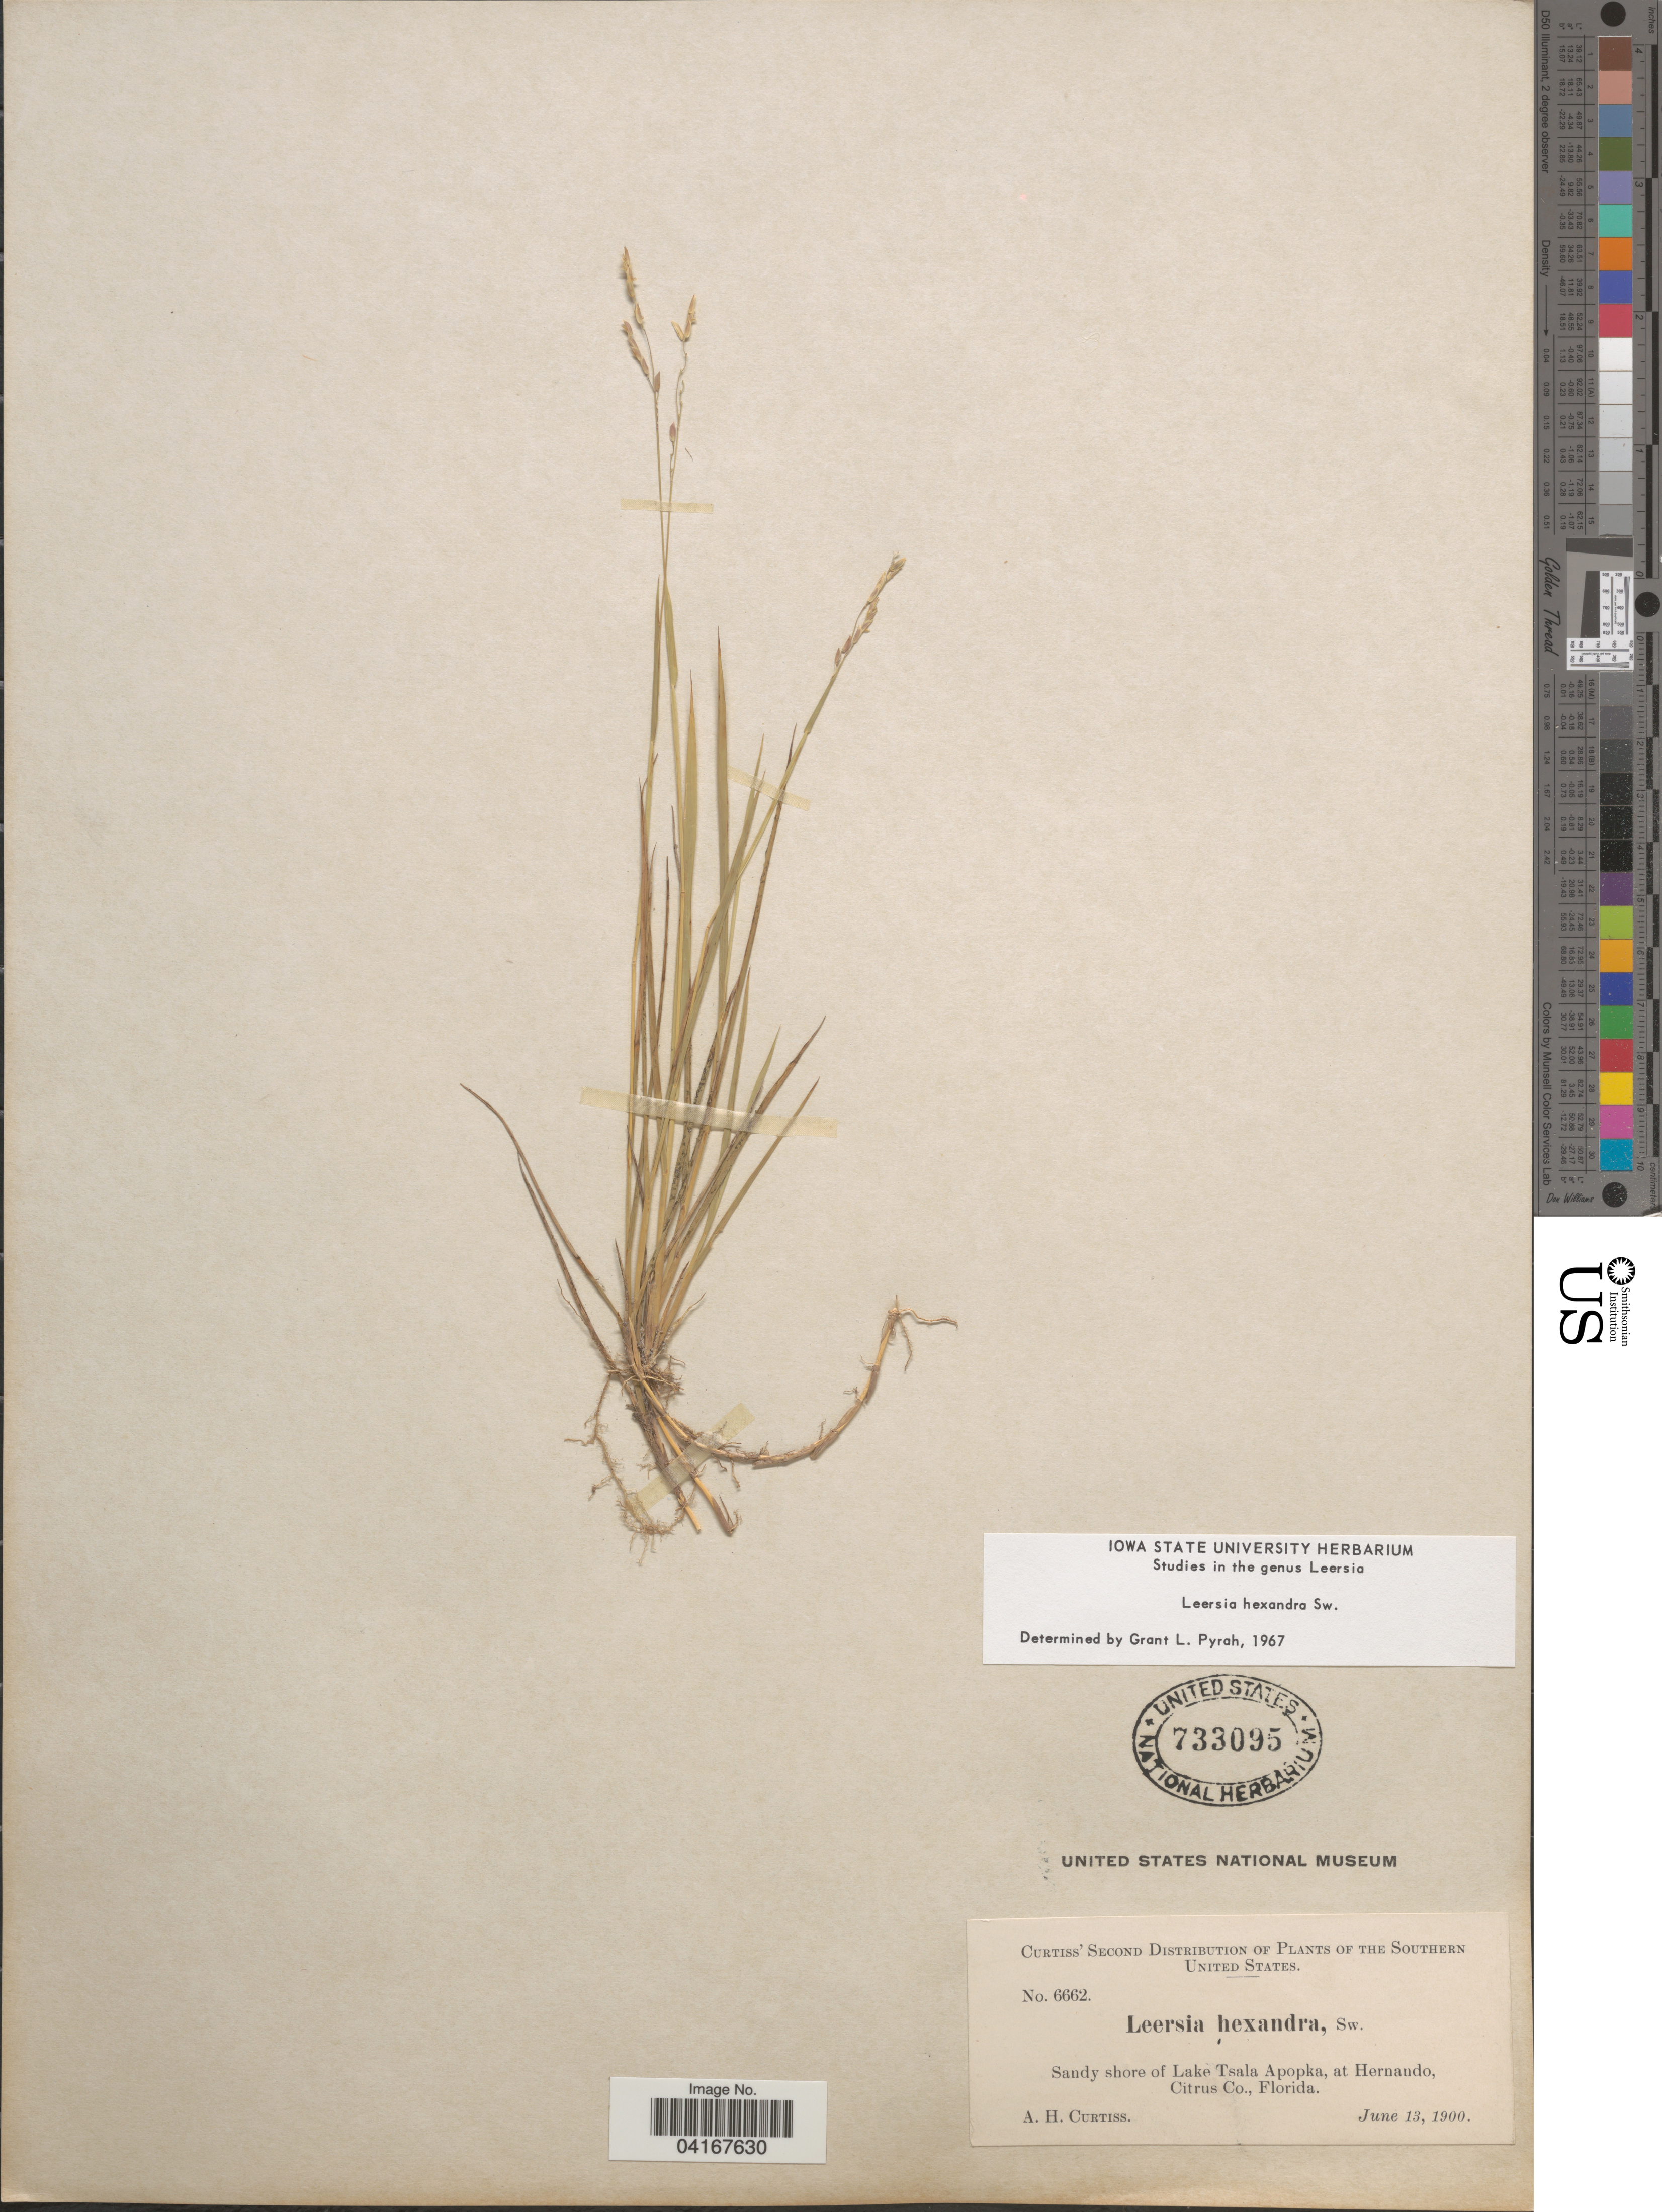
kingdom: Plantae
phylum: Tracheophyta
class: Liliopsida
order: Poales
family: Poaceae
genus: Leersia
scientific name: Leersia hexandra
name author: Sw.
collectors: A. H. Curtiss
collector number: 6662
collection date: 1900-06-13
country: United States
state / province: Florida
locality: Sandy shore of Lake Tsala, Apopka, at Hernando, Citrus Co.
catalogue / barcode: US 733095